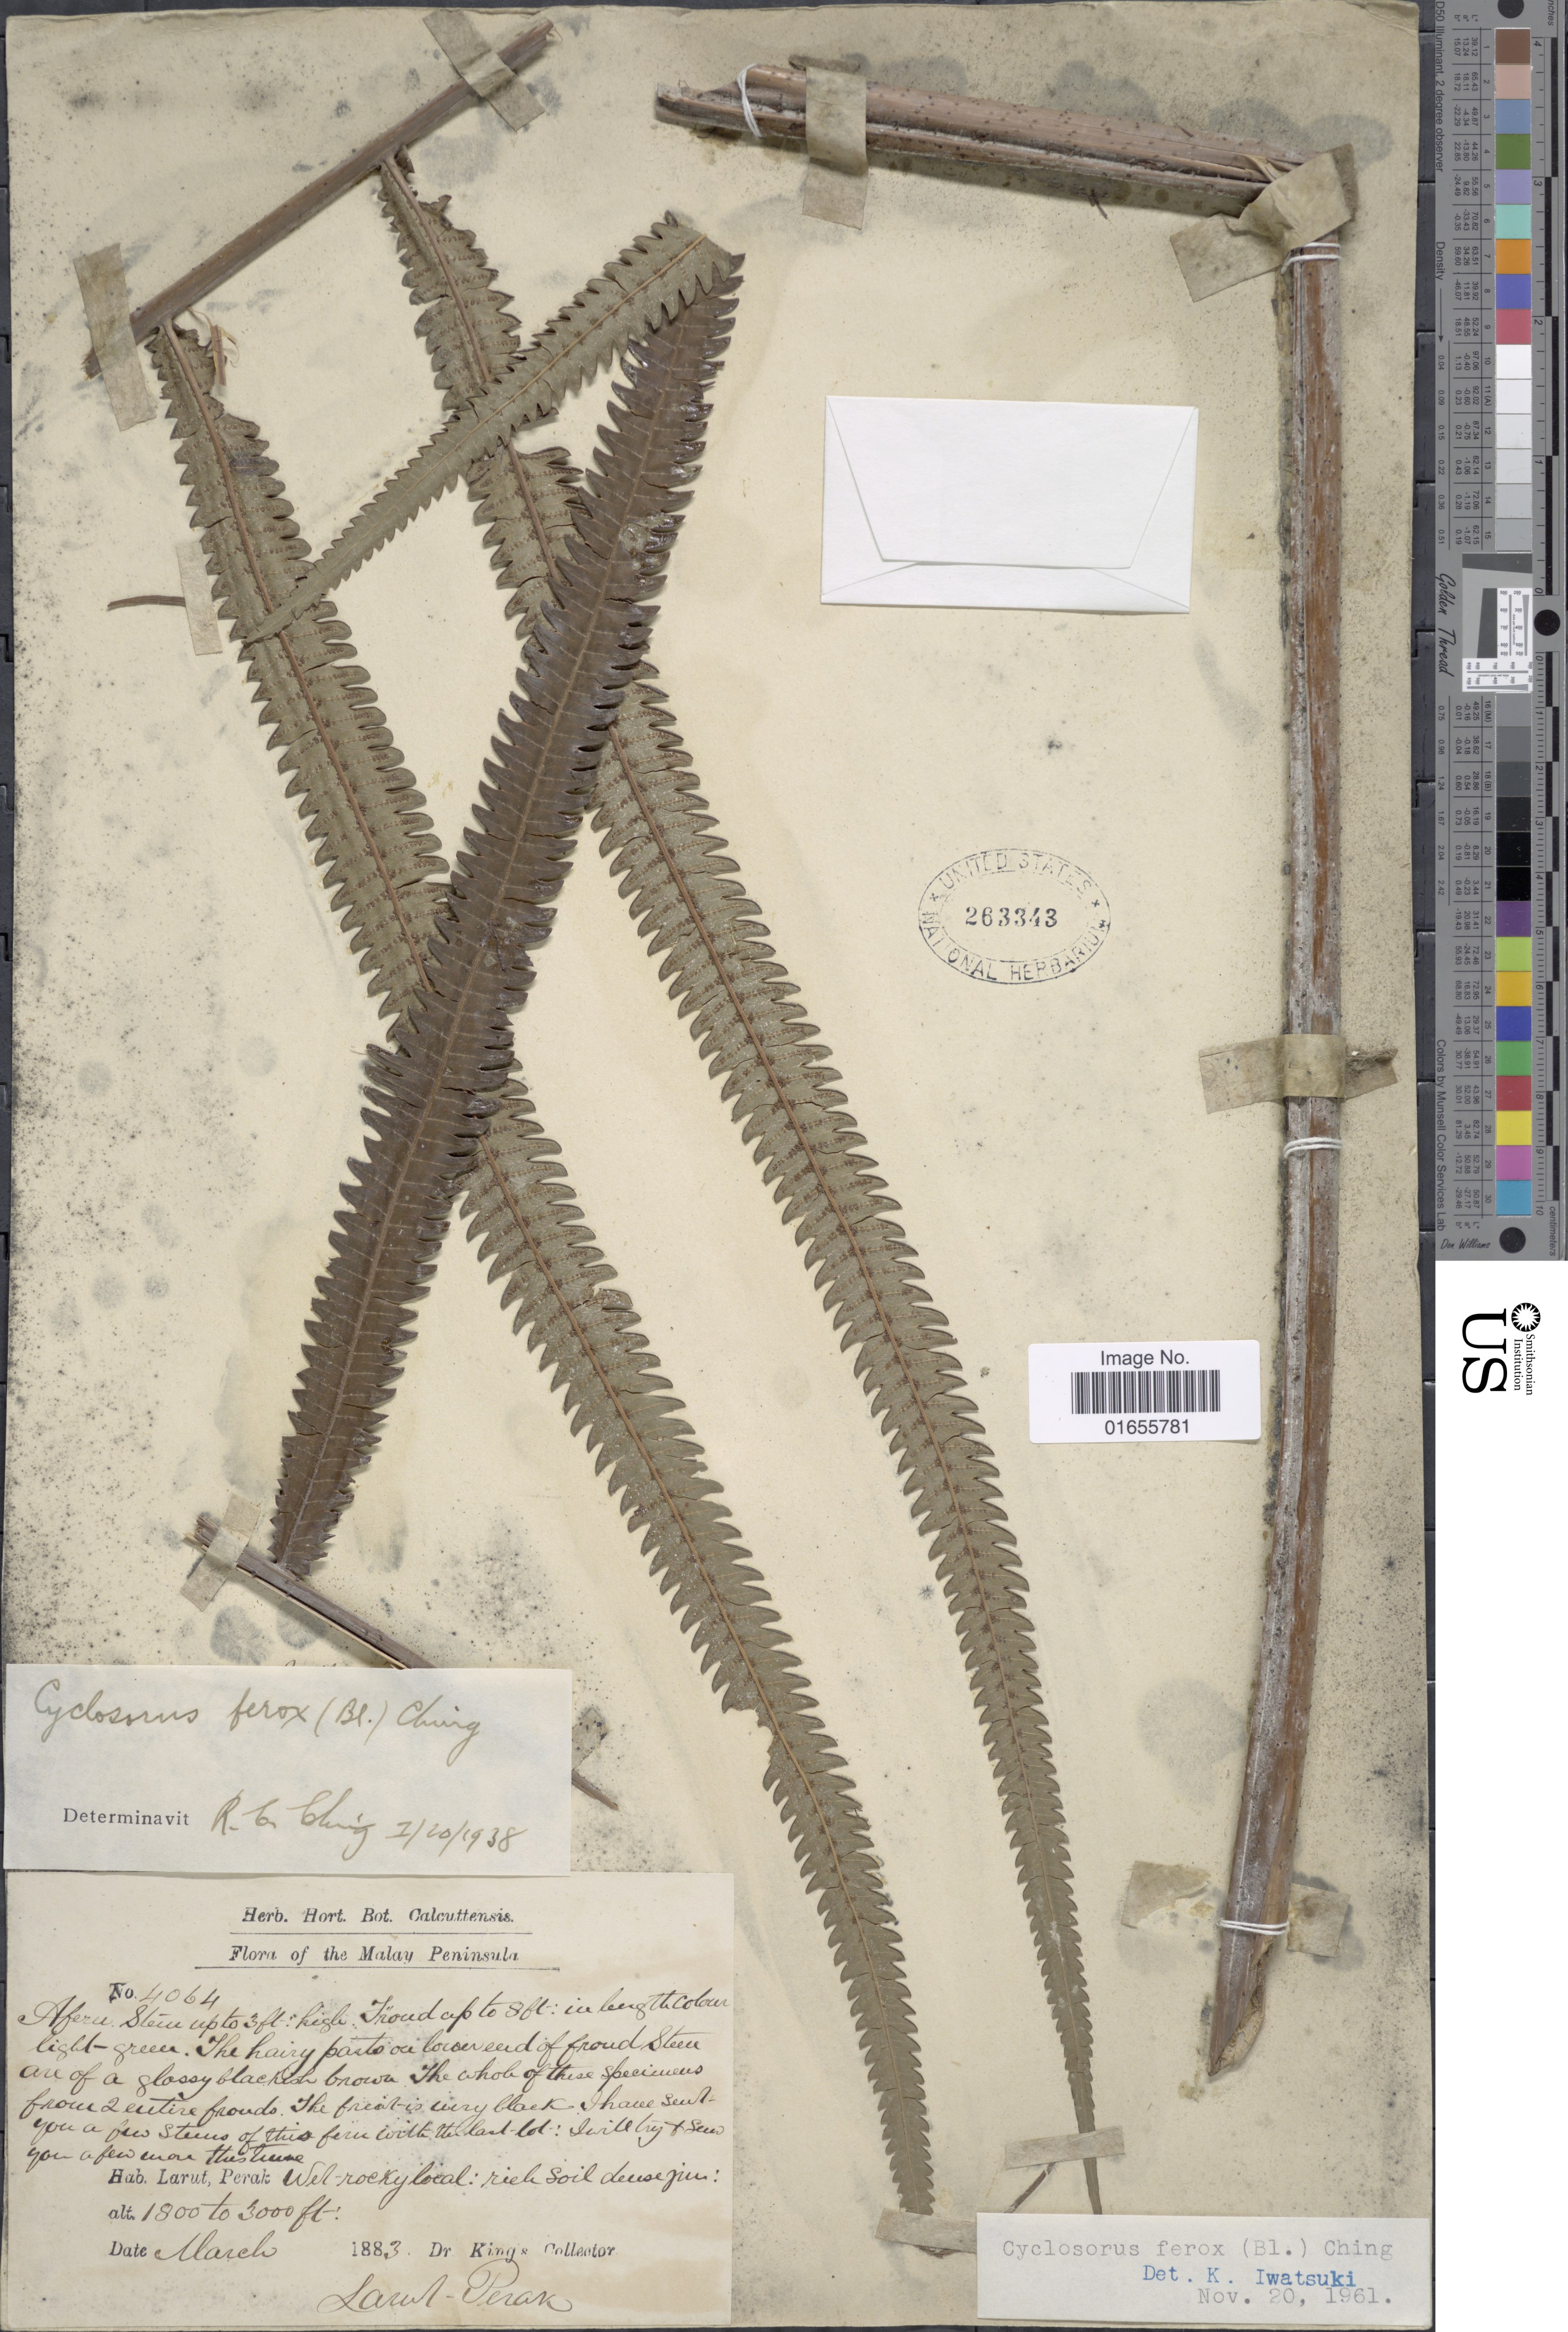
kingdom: Plantae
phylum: Tracheophyta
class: Polypodiopsida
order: Polypodiales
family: Thelypteridaceae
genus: Chingia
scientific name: Chingia ferox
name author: (Blume) Holttum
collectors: Dr. King's collector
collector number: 4064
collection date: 1883-03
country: Malaysia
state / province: Perak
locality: Malay Peninsula, Hab. Larut, Perak,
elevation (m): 549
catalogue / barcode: US 263343